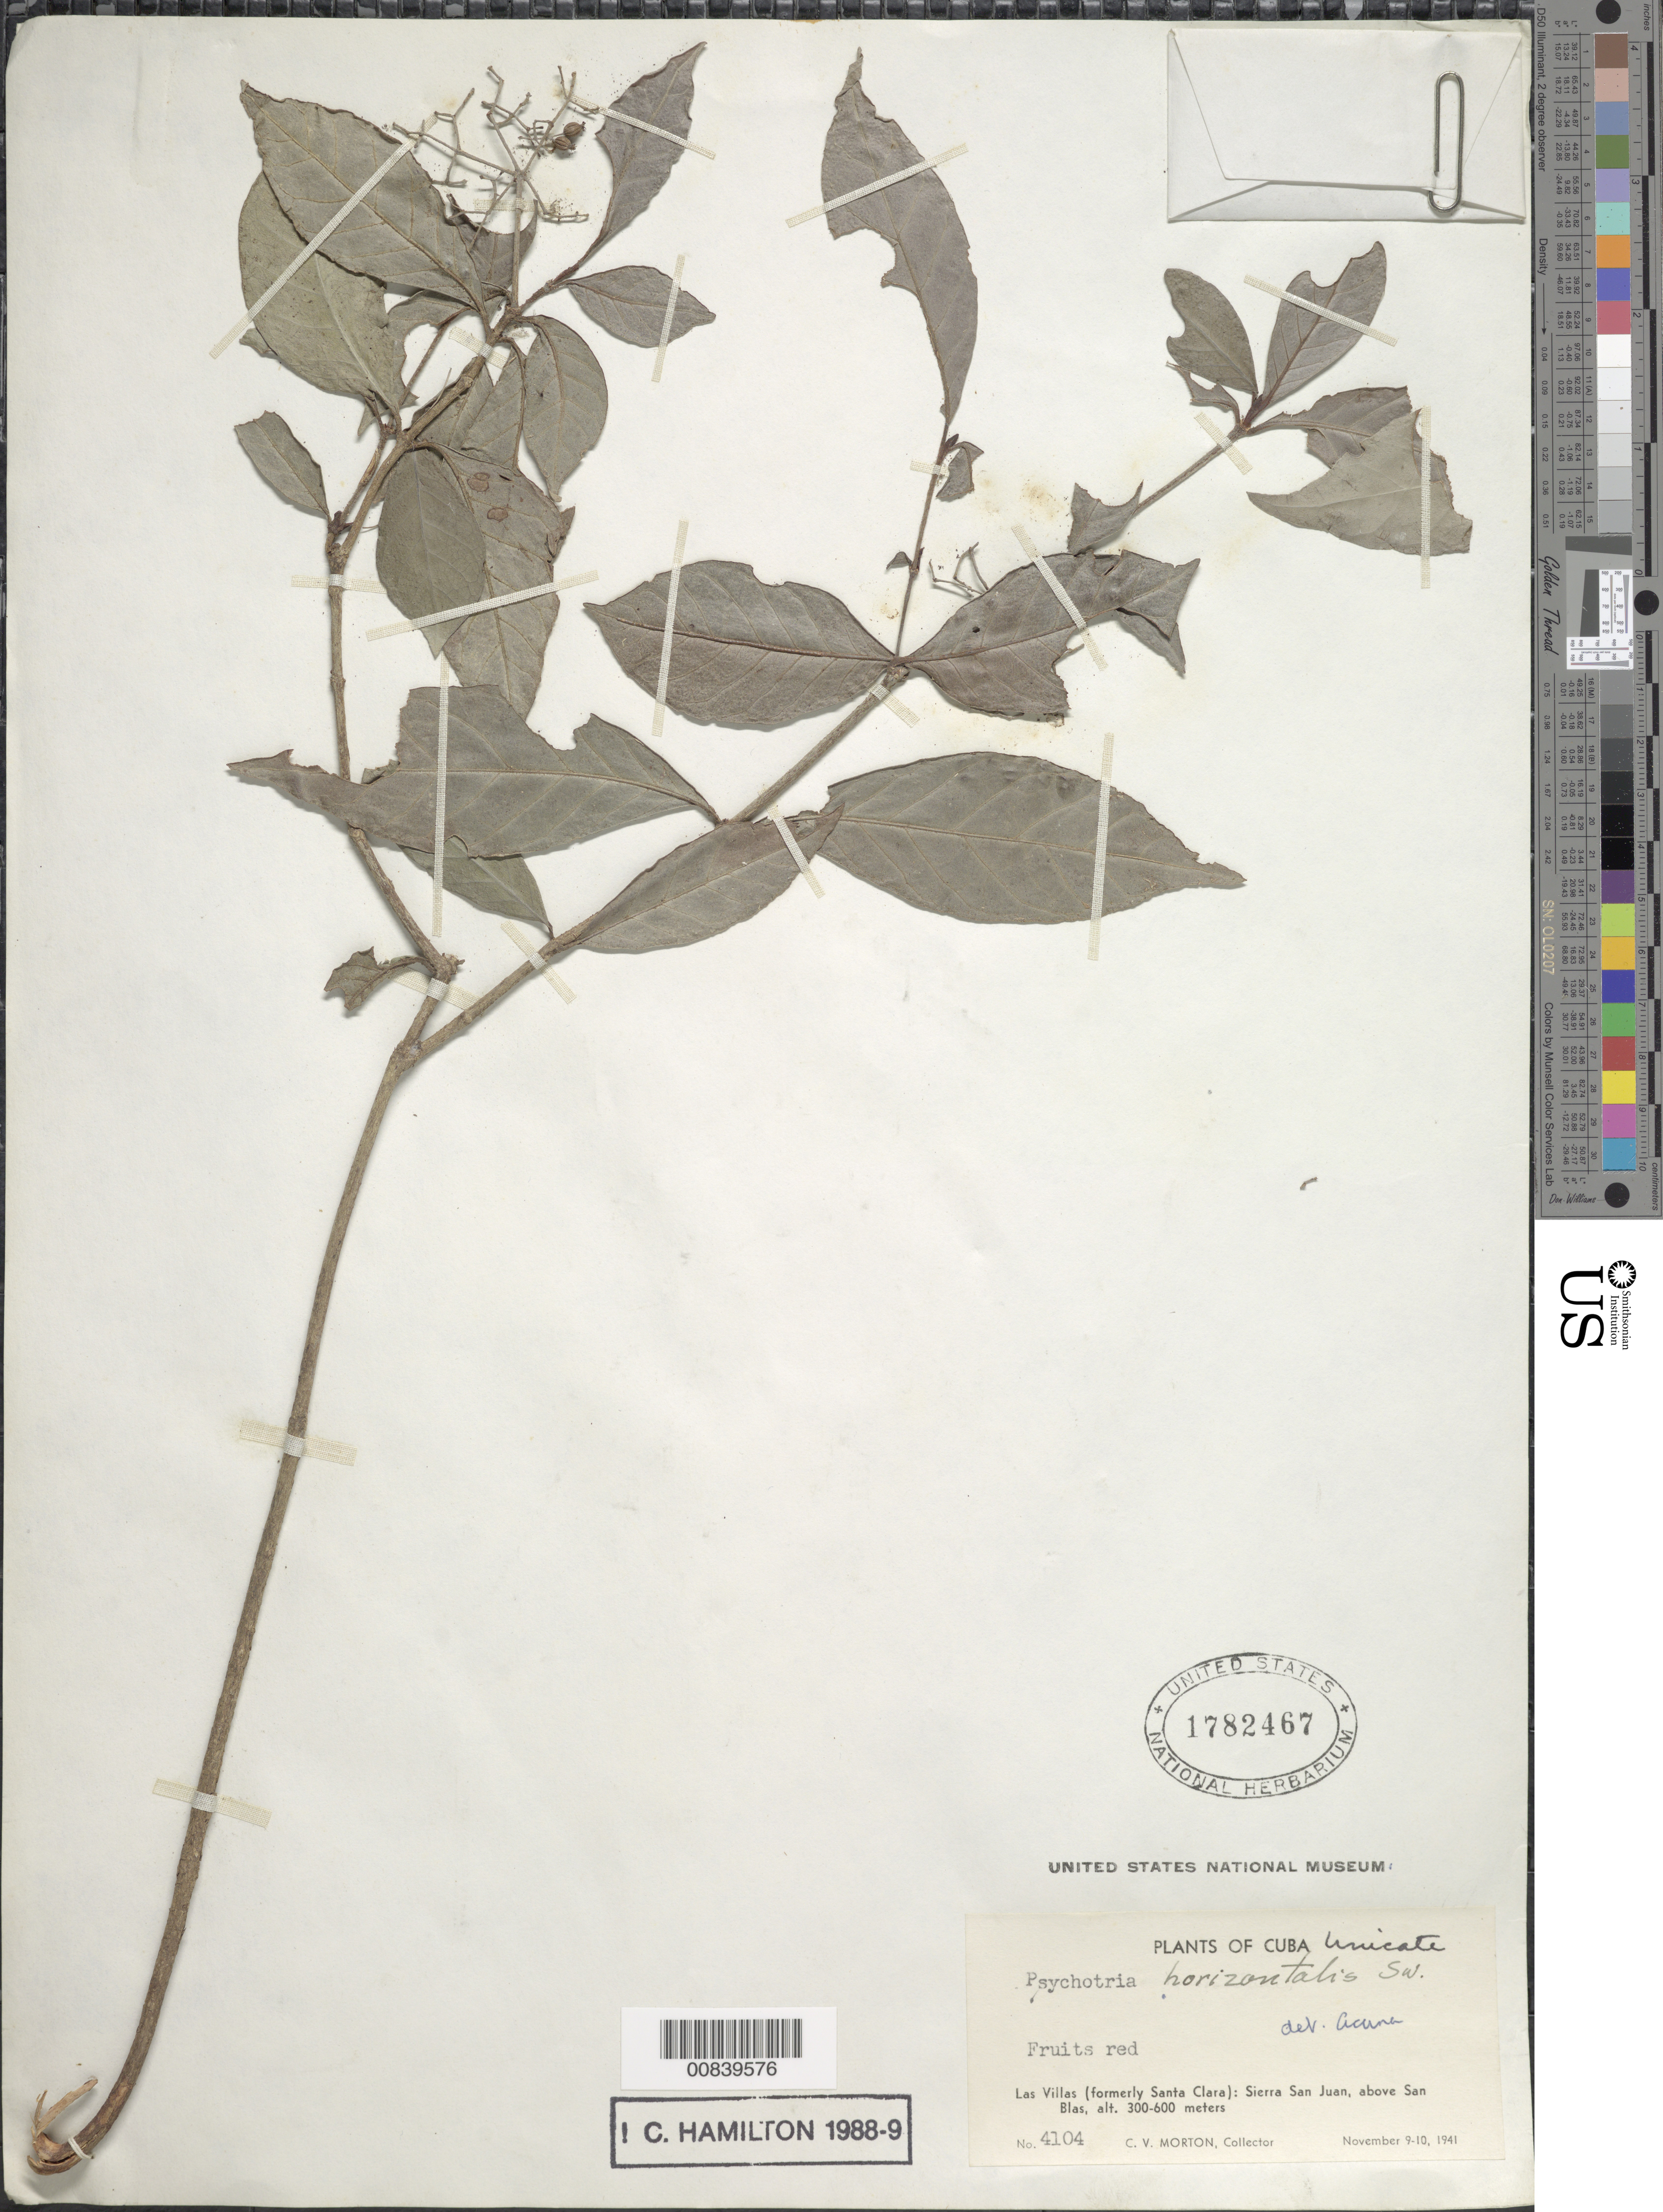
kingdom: Plantae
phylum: Tracheophyta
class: Magnoliopsida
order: Gentianales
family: Rubiaceae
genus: Psychotria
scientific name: Psychotria horizontalis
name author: Sw.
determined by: Acuña, J. B.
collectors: C. V. Morton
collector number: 4104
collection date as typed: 09 Nov 1941 to 10 Nov 1941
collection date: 1941-11-09/1941-11-10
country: Cuba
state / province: Las Villas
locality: Sierra San Juan, above San Blas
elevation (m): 300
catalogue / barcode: US 1782467